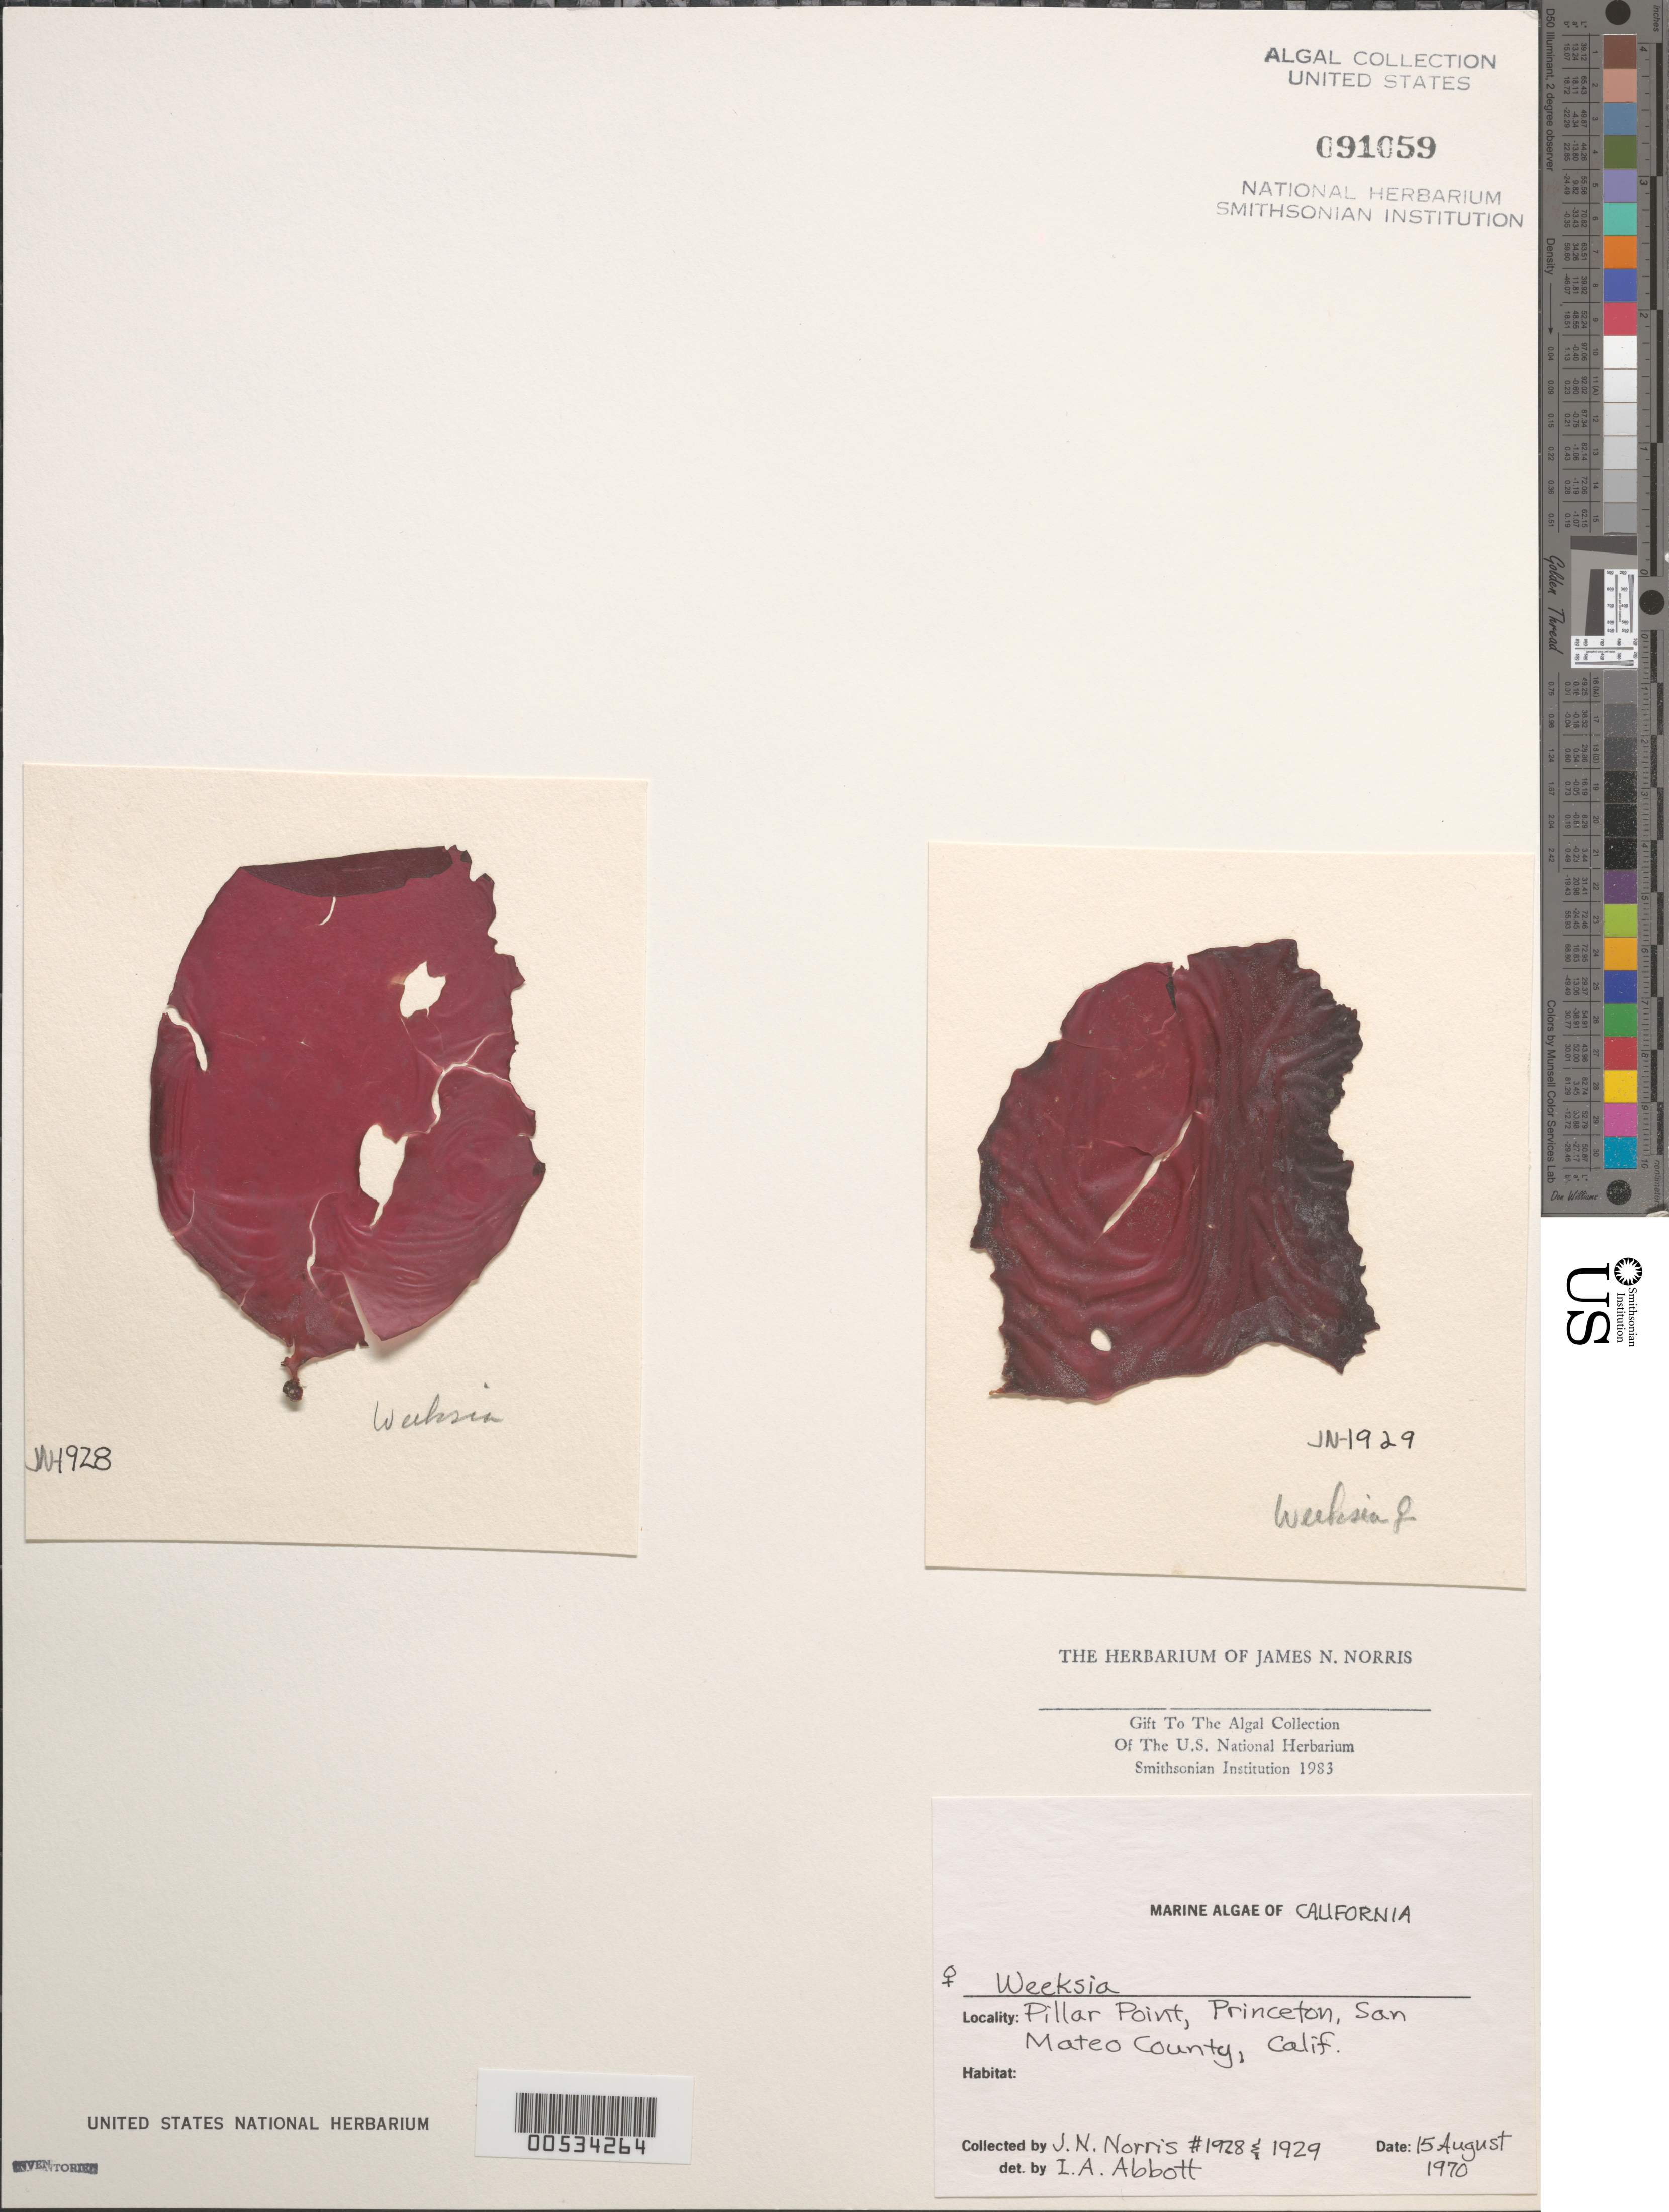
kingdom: Plantae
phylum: Rhodophyta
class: Florideophyceae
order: Gigartinales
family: Dumontiaceae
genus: Weeksia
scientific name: Weeksia sp.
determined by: Abbott, Isabella A.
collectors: J. N. Norris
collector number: JN-1928 & JN-1929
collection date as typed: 15 Aug 1970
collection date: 1970-08-15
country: United States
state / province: California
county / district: San Mateo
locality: Pillar Point, Princeton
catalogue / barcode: US 91059